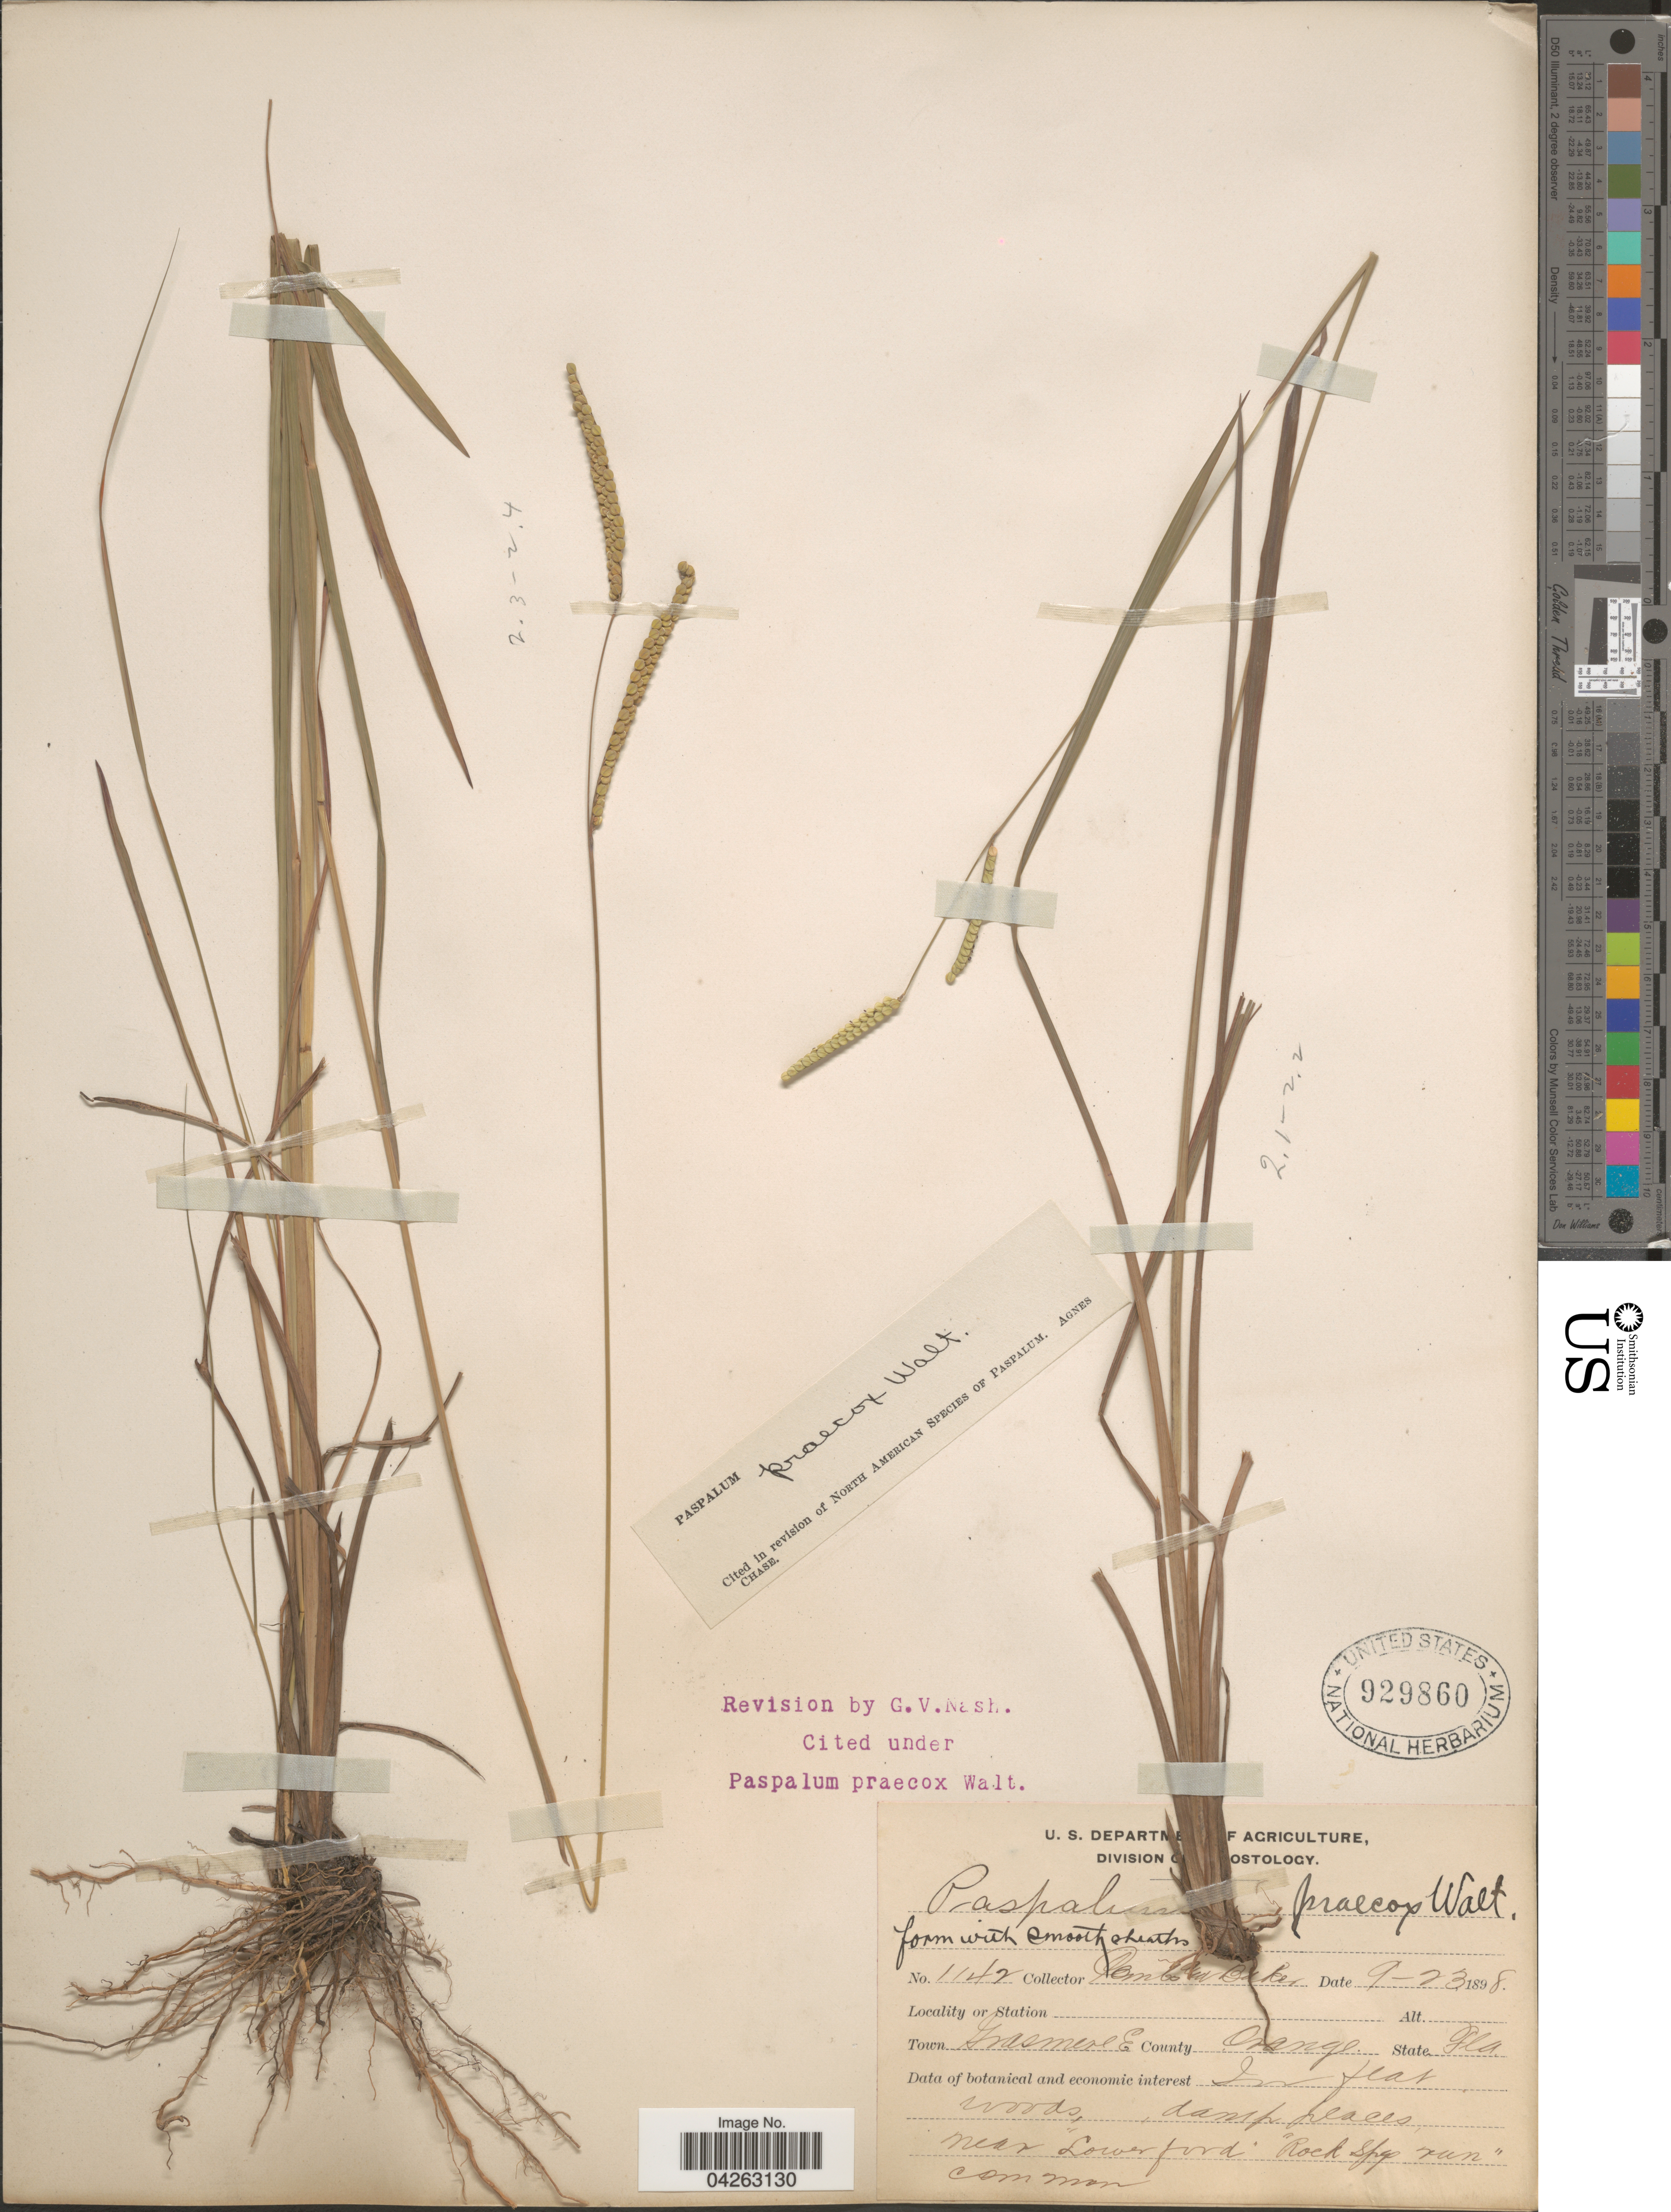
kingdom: Plantae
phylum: Tracheophyta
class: Liliopsida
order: Poales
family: Poaceae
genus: Paspalum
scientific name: Paspalum praecox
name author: Walter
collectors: -. Combs & -- Baker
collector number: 1142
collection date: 1898-09-23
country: United States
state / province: Florida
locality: Town Grasmere E. County Orange. Near 'Lowerford' 'Rock Spy rub' common.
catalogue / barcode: US 929860